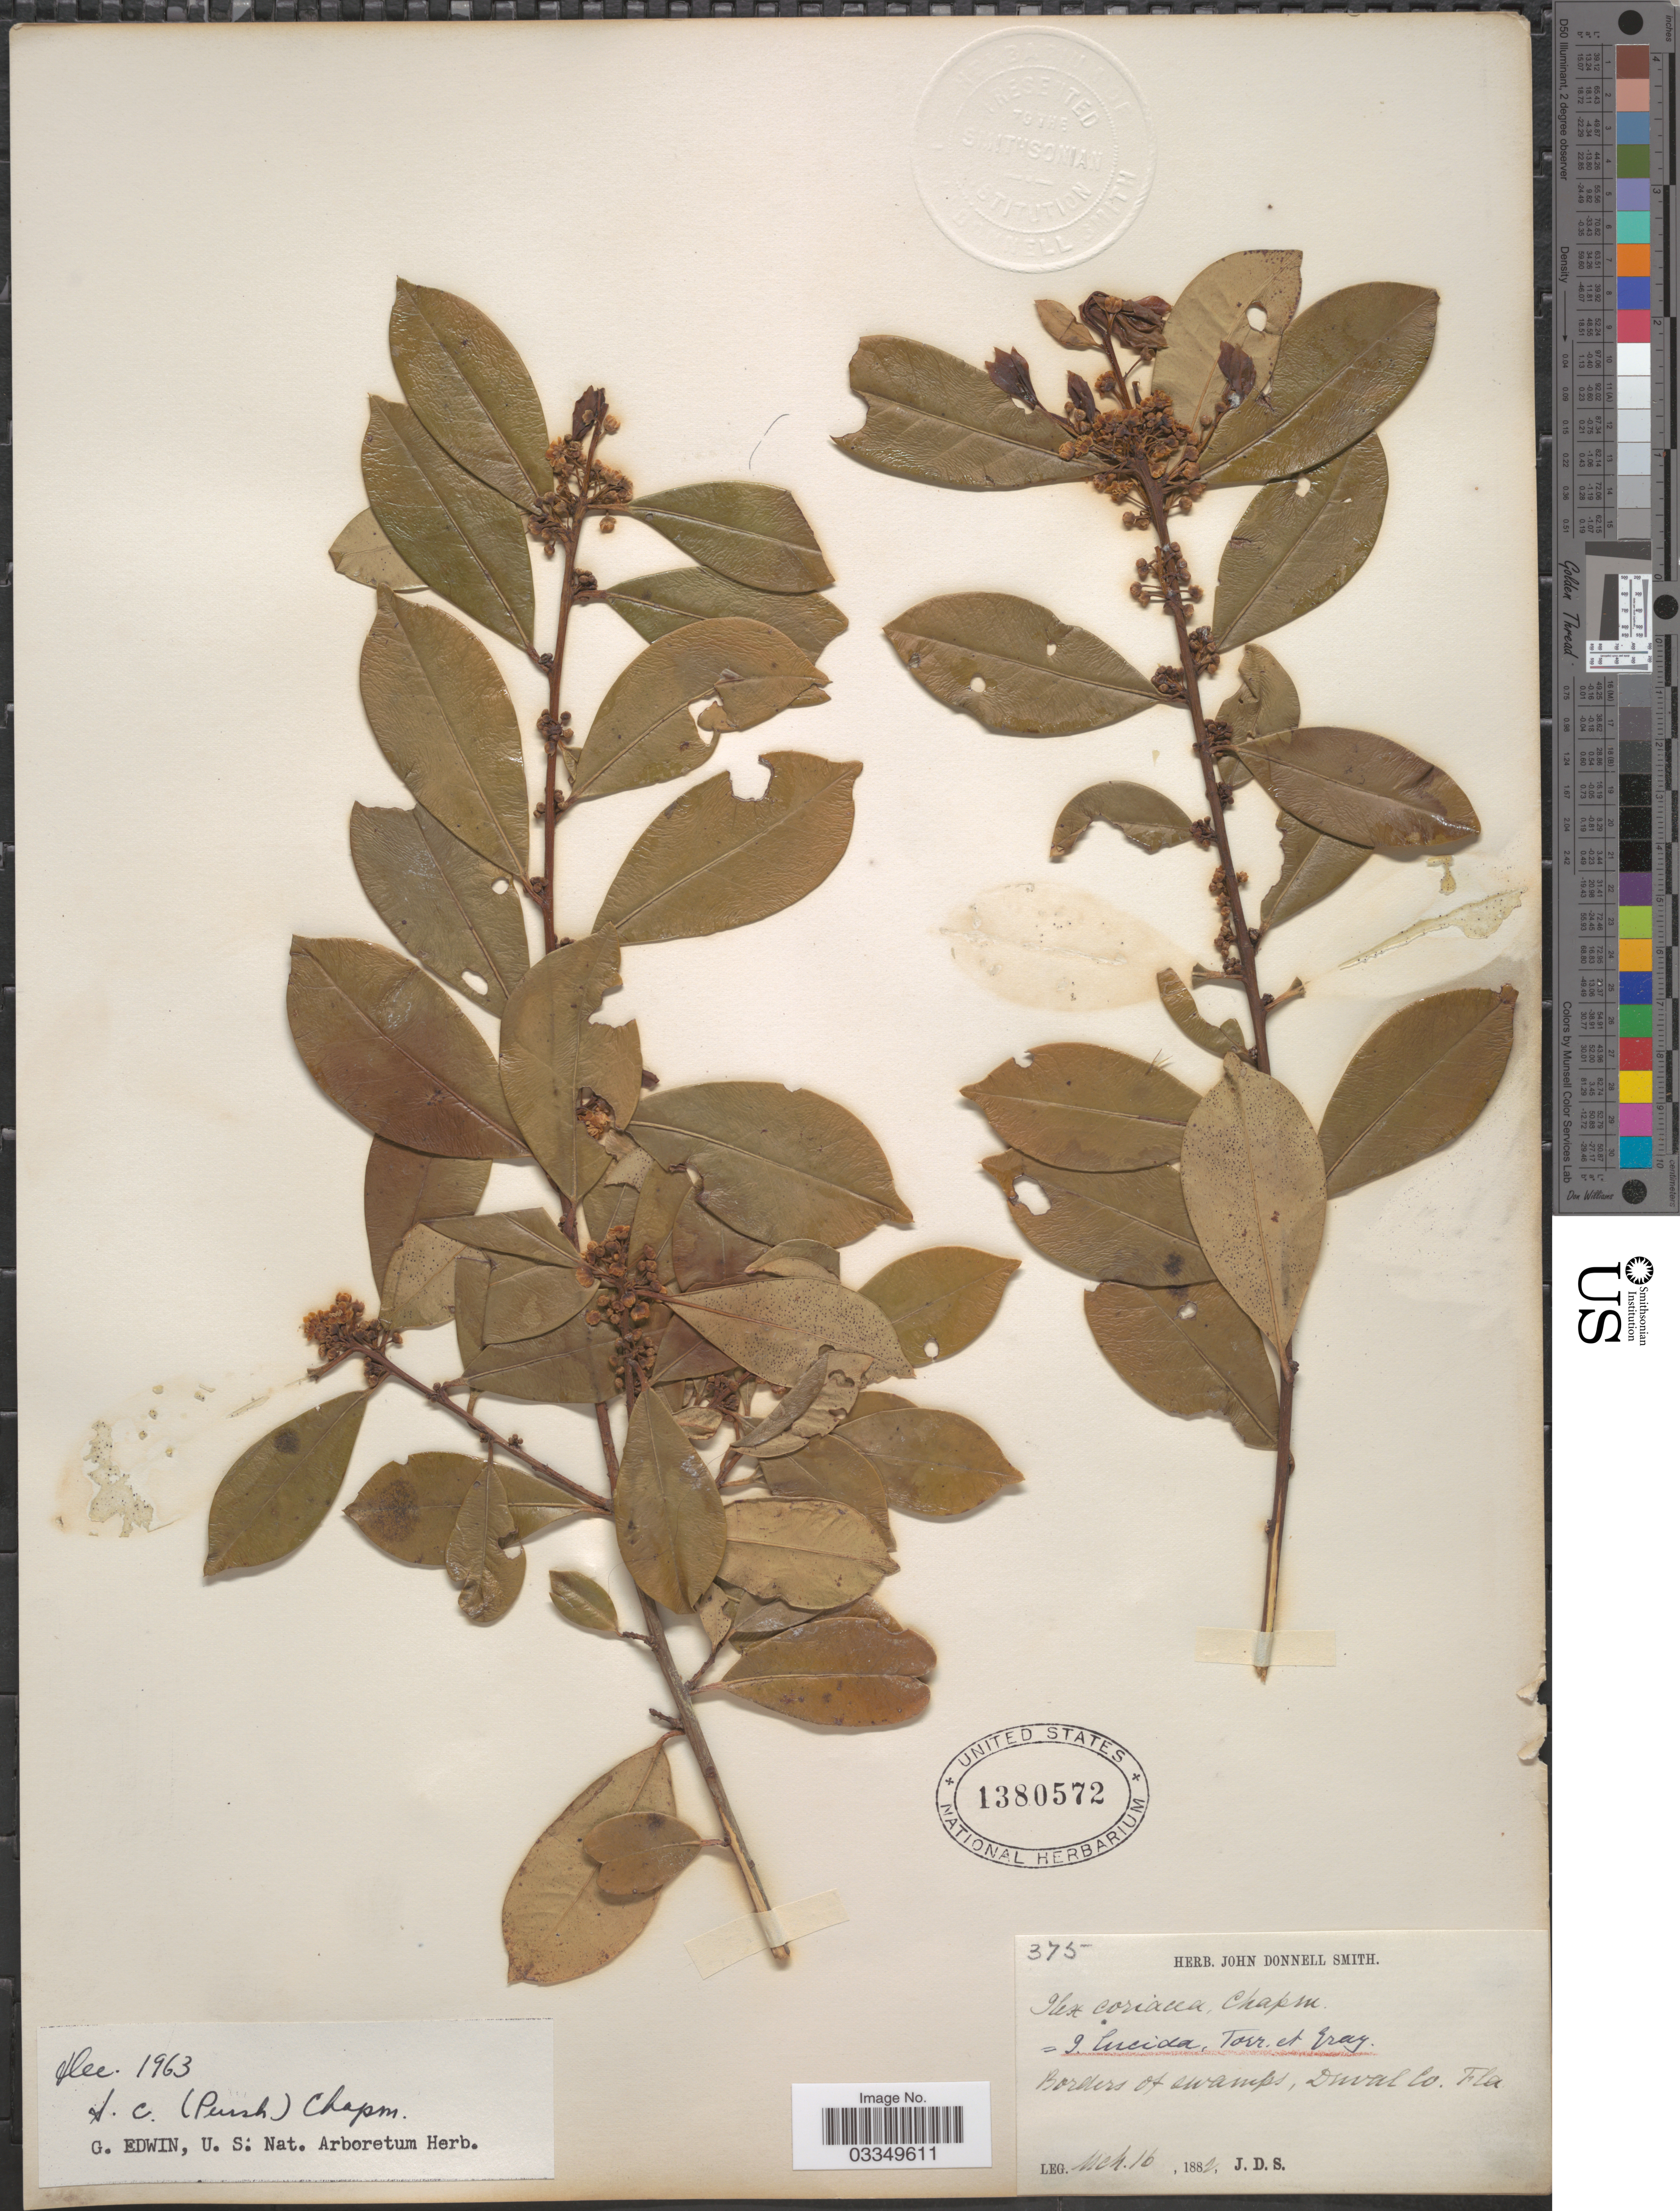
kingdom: Plantae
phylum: Tracheophyta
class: Magnoliopsida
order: Aquifoliales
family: Aquifoliaceae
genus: Ilex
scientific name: Ilex coriacea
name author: (Pursh) Chapm.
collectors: J. Donnell Smith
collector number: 375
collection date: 1882-03-16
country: United States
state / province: Florida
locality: Borders of swamps, Duval Co.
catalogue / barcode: US 1380572